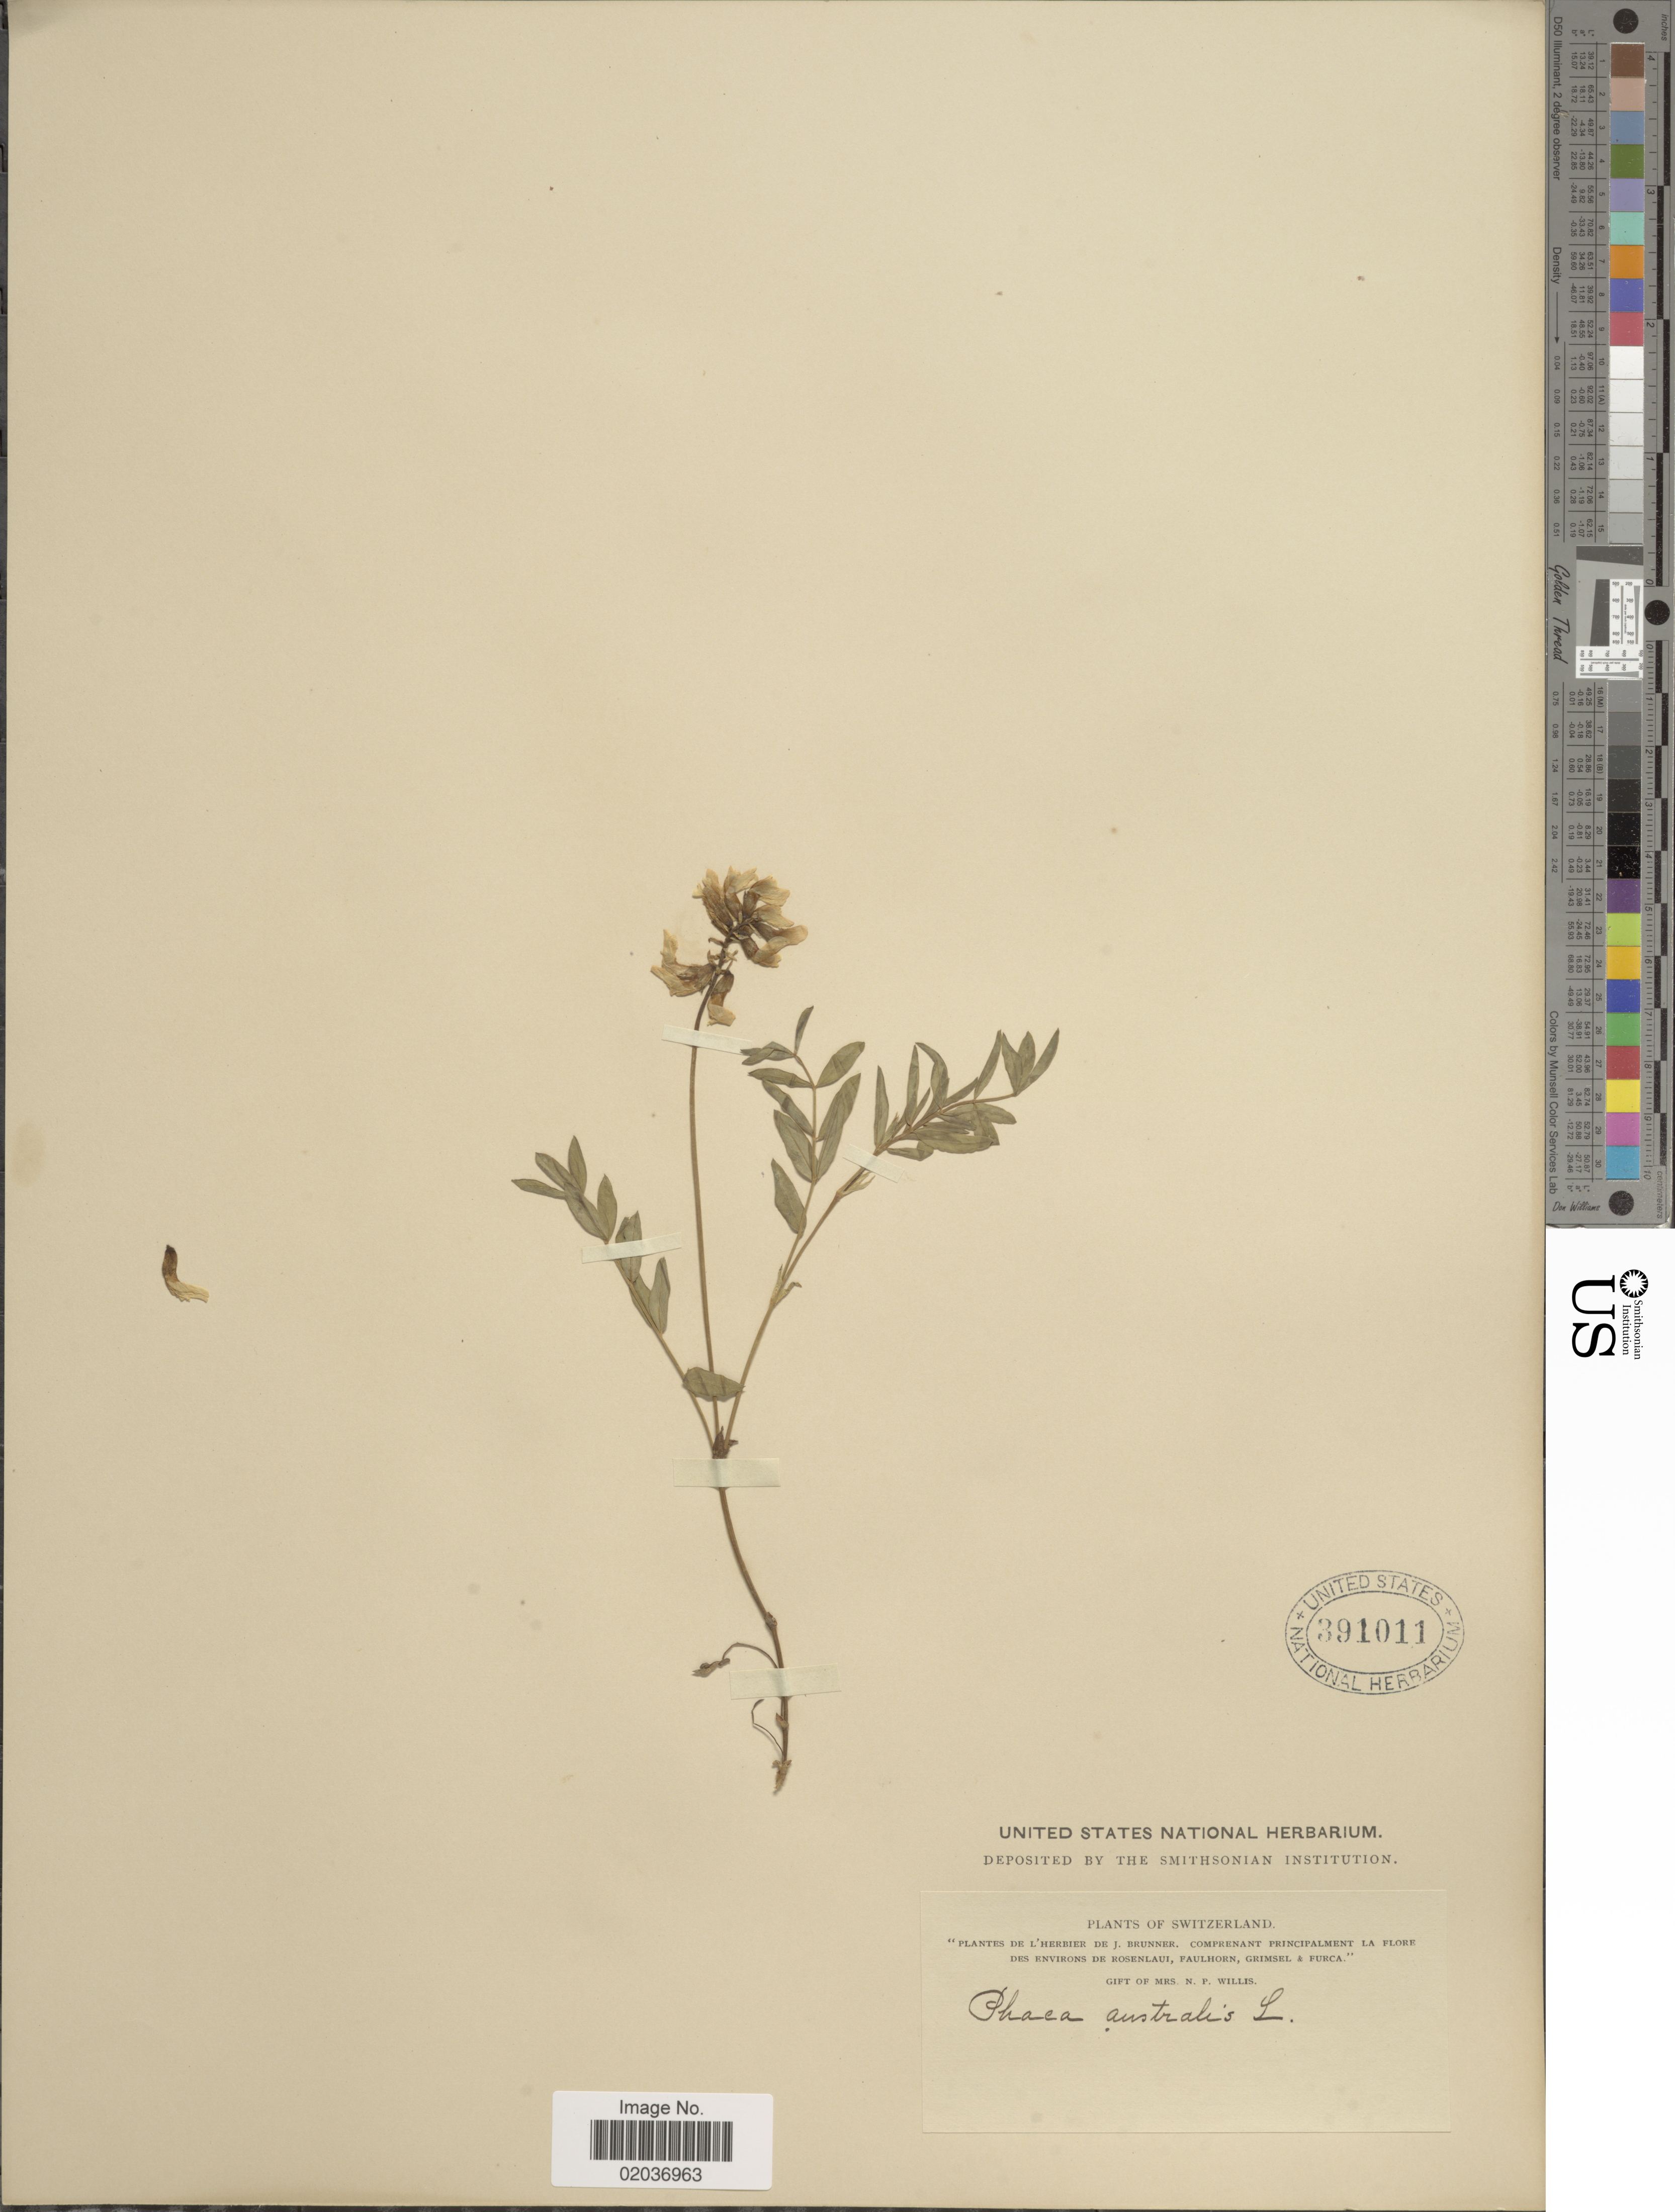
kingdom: Plantae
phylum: Tracheophyta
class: Magnoliopsida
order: Fabales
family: Fabaceae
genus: Astragalus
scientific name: Astragalus australis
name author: (L.) Lam.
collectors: ex herb. J. Brunner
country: Switzerland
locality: Environs de Rosenlaui, Faulhorn, Gimsel & Furca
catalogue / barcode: US 391011